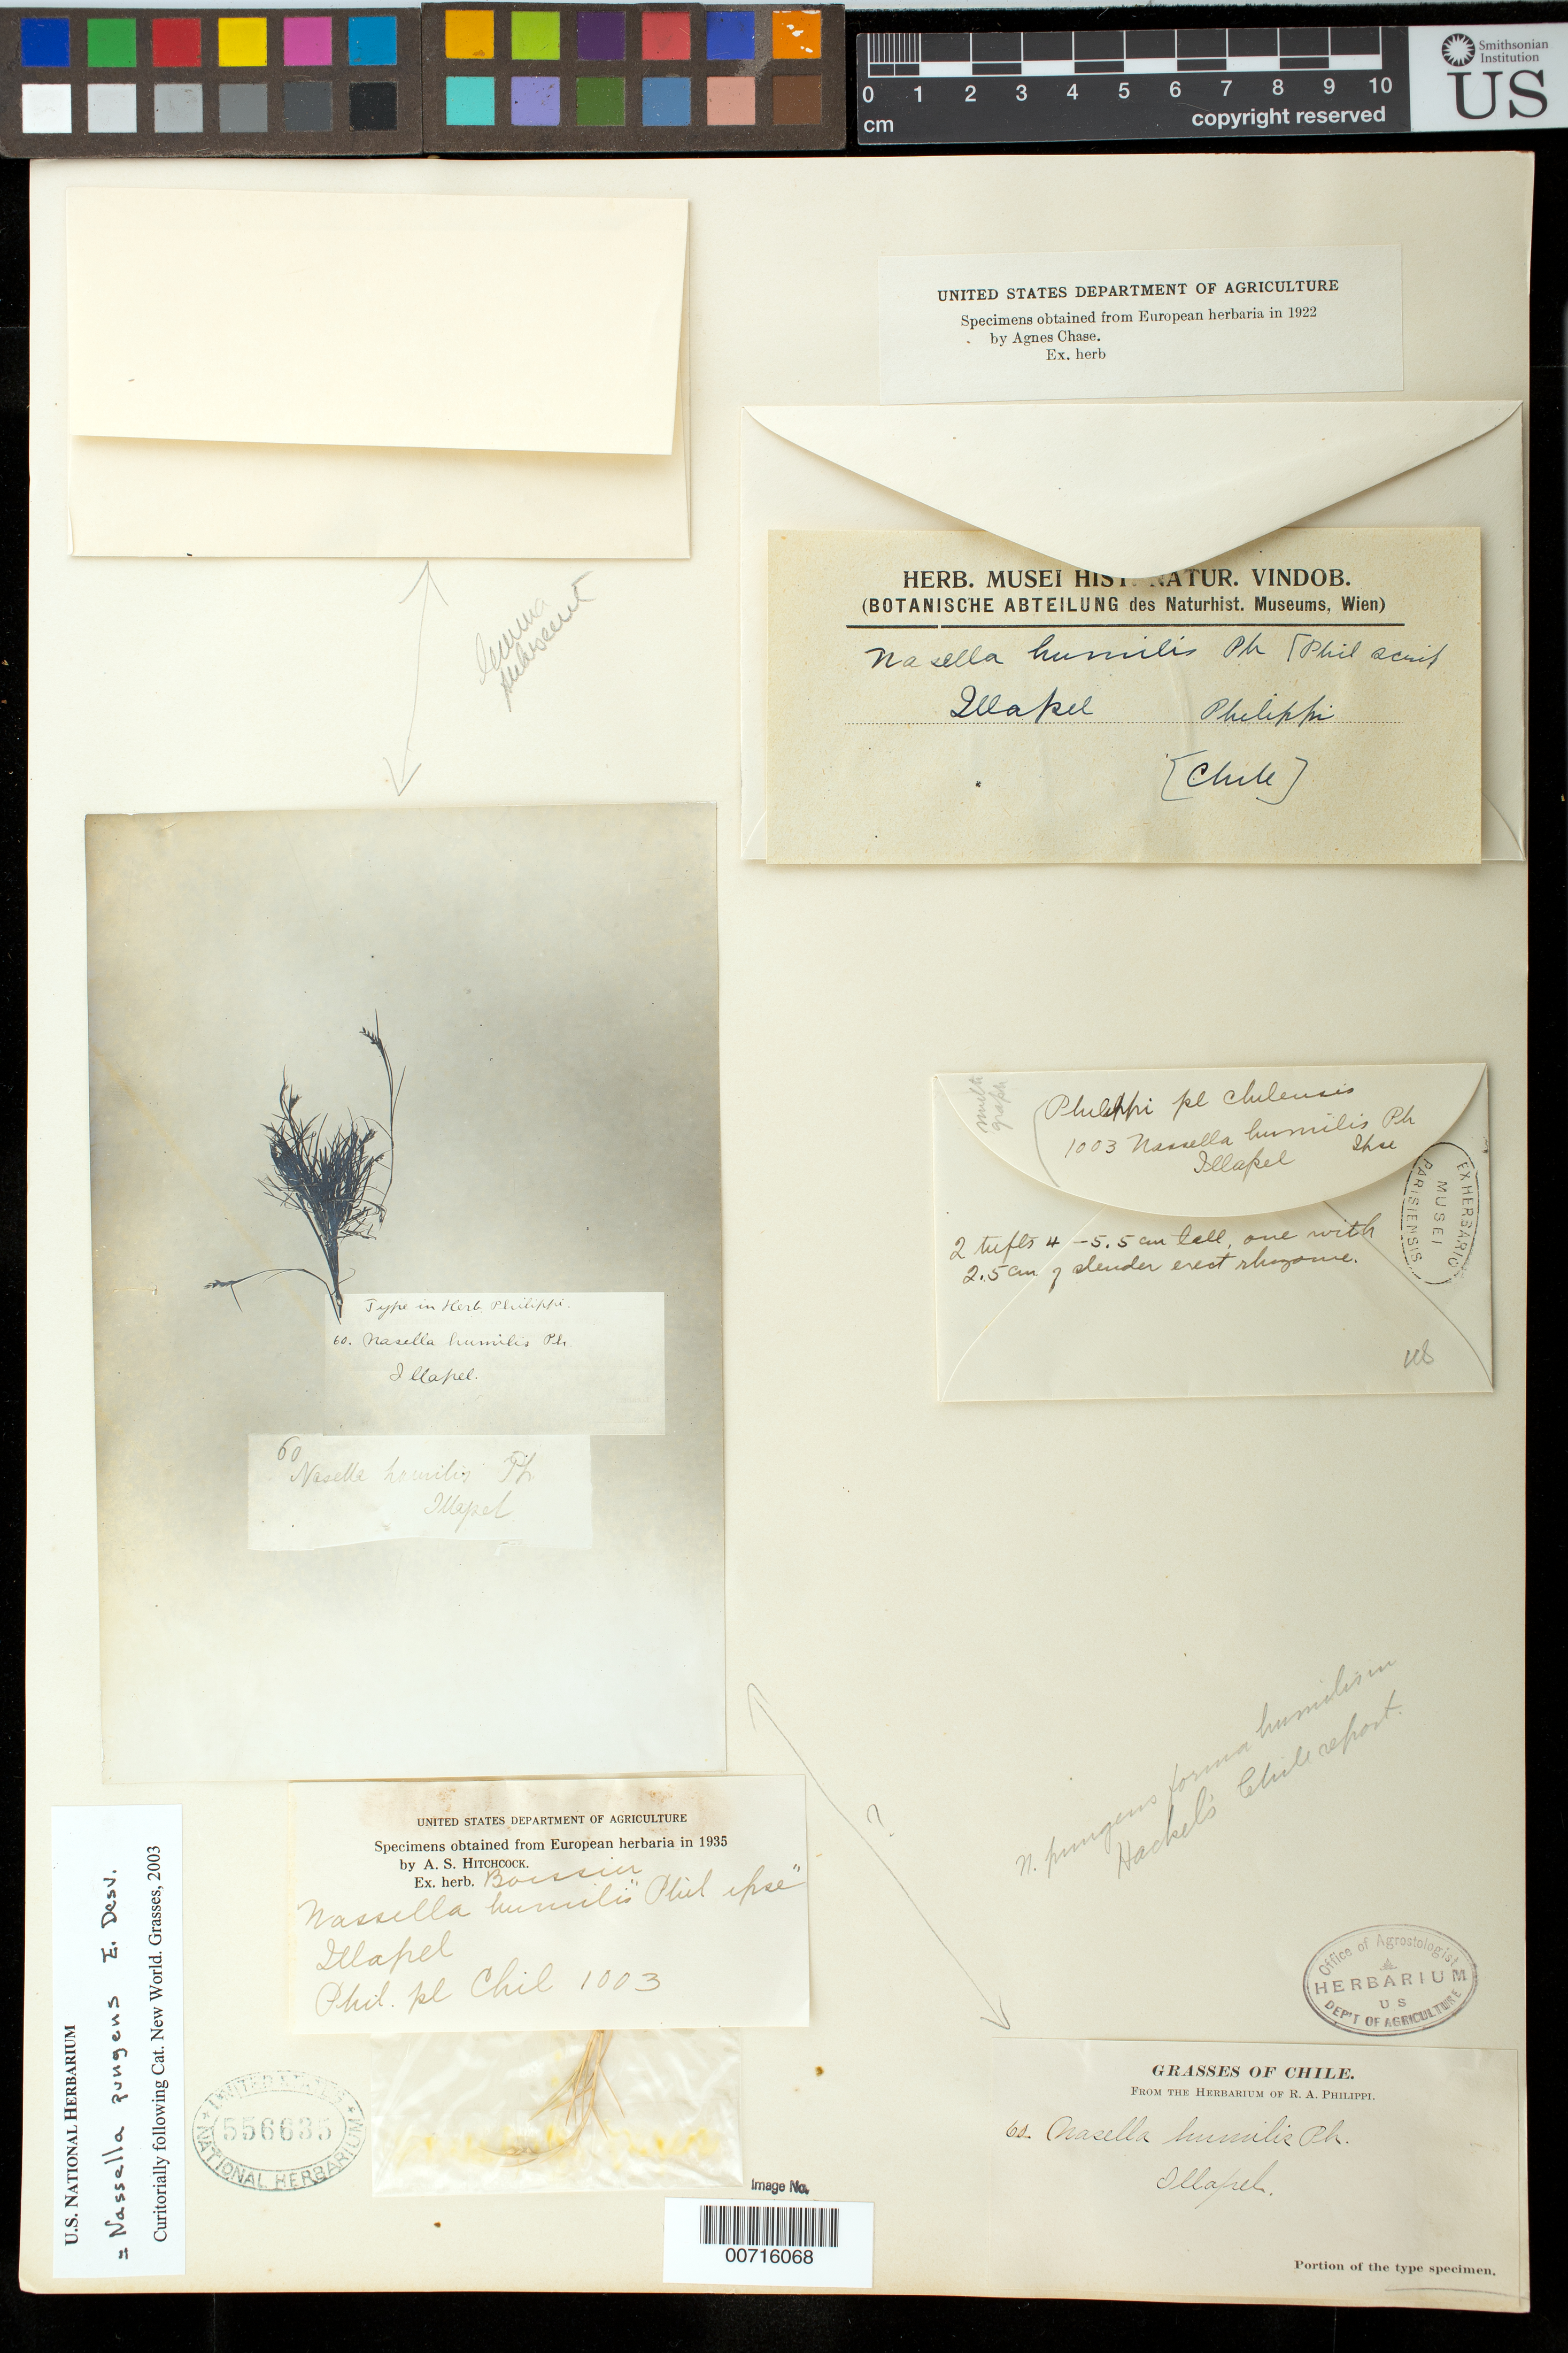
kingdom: Plantae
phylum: Tracheophyta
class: Liliopsida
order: Poales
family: Poaceae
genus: Nassella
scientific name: Nassella humilis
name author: Phil.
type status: Type Collection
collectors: ex. herb. R.A. Philippi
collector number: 60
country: Chile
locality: Illapel.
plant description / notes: Photograph and fragmentary material of type specimen(s?) ex herb. R.A. Philippi. [Sheet is mounted with several elements, also ex herb. Paris, ex herb. Vienna, ex herb. Boissier]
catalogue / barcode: US 556635